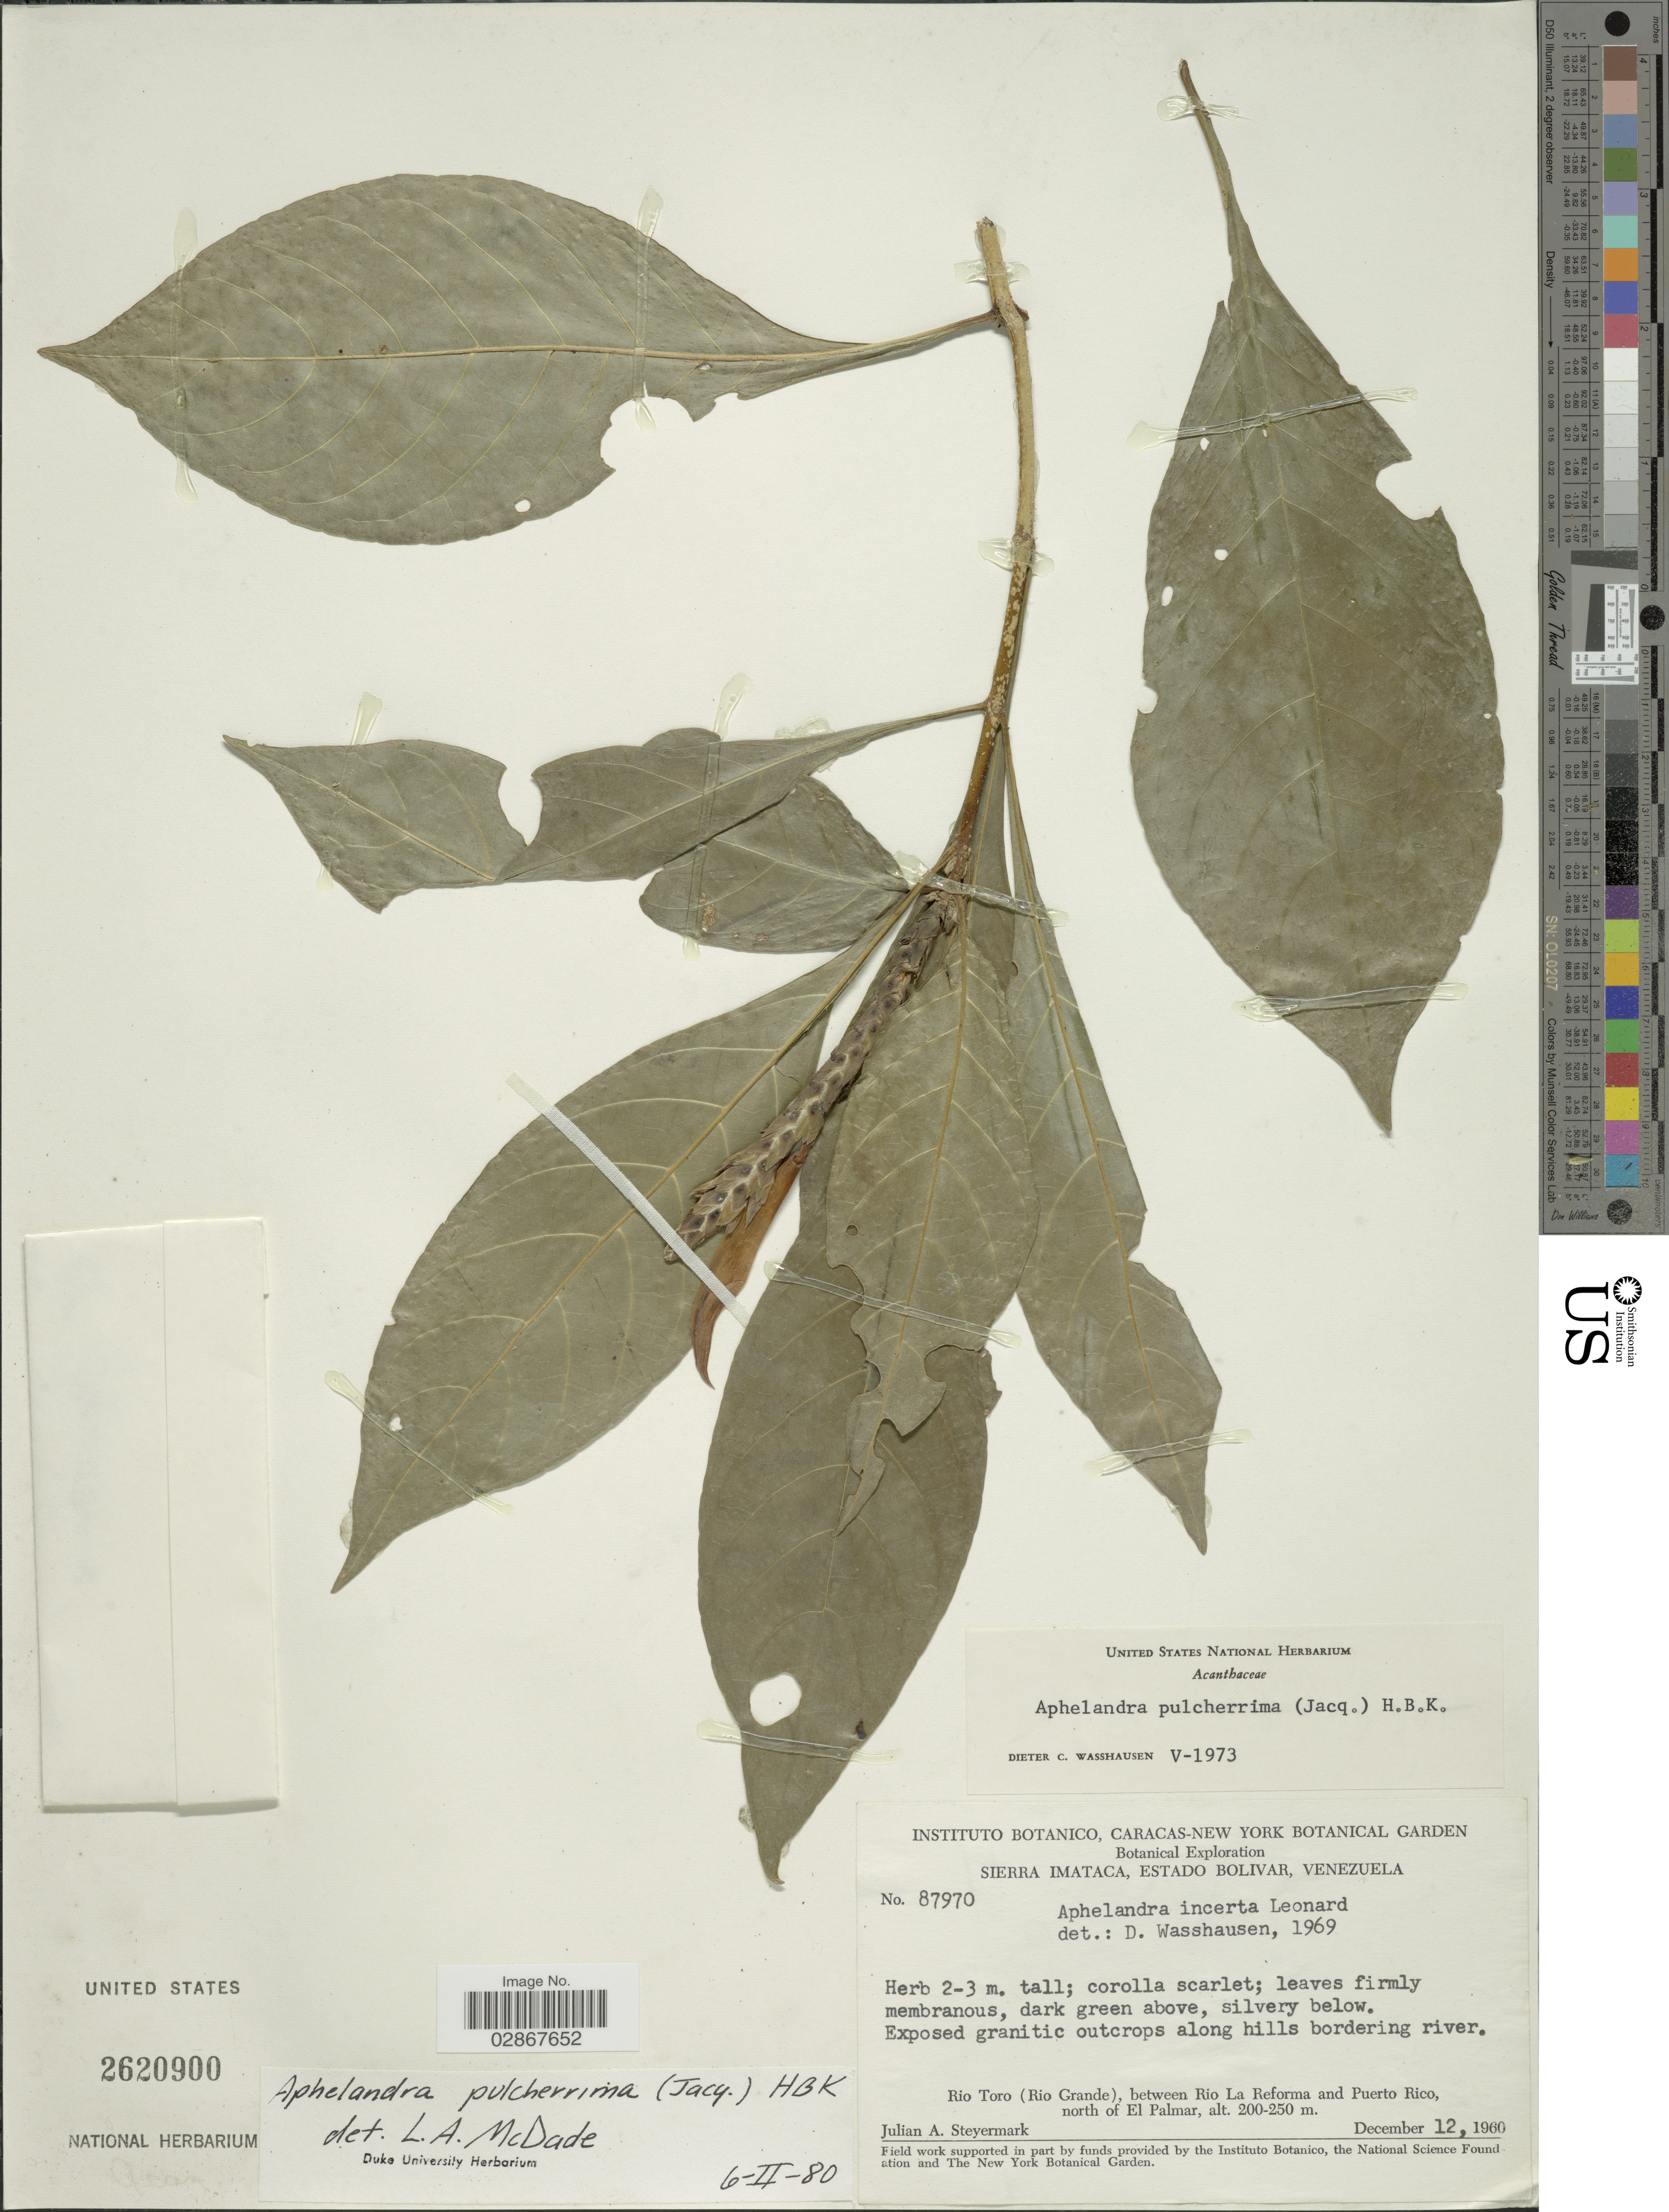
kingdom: Plantae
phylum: Tracheophyta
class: Magnoliopsida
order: Lamiales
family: Acanthaceae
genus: Aphelandra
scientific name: Aphelandra pulcherrima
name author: (Jacq.) Kunth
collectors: J. Steyermark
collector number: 87970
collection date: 1960-12-12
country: Venezuela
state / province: Bolivar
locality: Sierra Imataca. Rio Toro (Rio Grande), between Rio La Reforma and Puerto Rico, north of El Palmar.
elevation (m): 200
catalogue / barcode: US 2620900